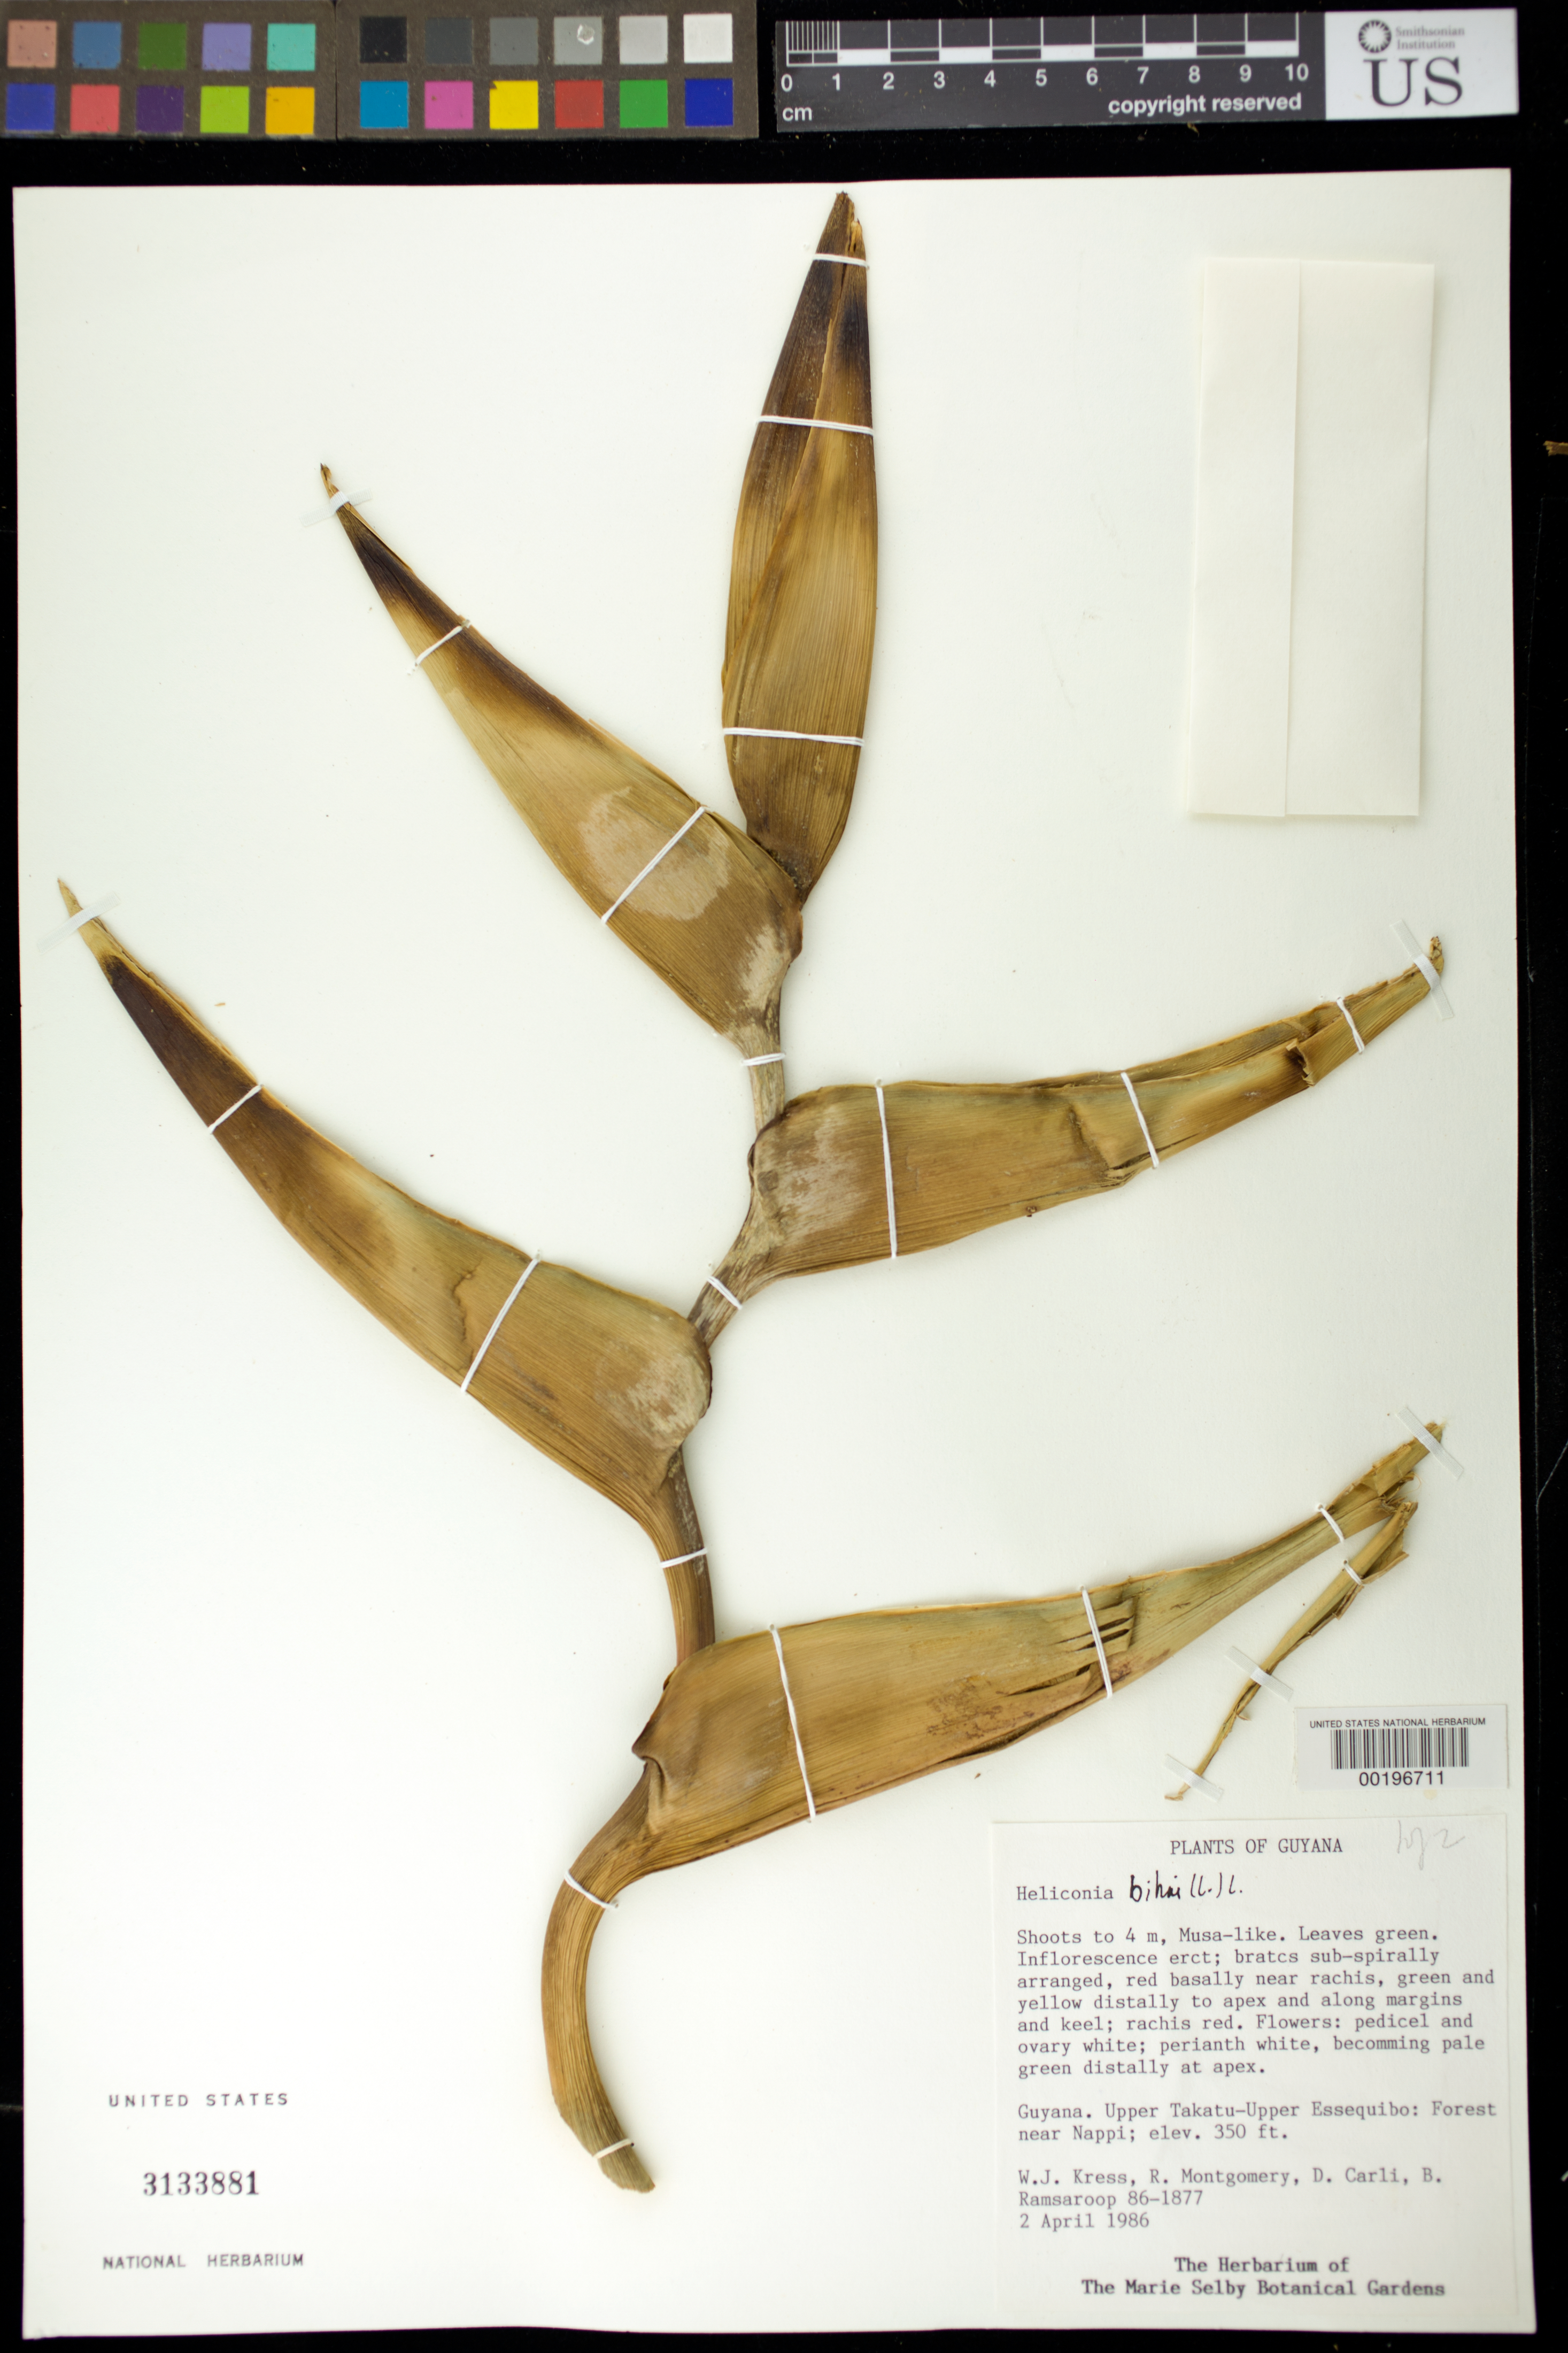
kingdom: Plantae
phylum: Tracheophyta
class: Liliopsida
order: Zingiberales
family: Heliconiaceae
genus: Heliconia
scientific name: Heliconia bihai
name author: (L.) L.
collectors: W. J. Kress, R. Montgomery, D. Carli & B. Ramsaroop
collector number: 86-1877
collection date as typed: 02 Apr 1986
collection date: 1986-04-02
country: Guyana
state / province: U. Takutu-U. Essequibo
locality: Forest near nappi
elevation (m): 107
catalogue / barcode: US 3133881